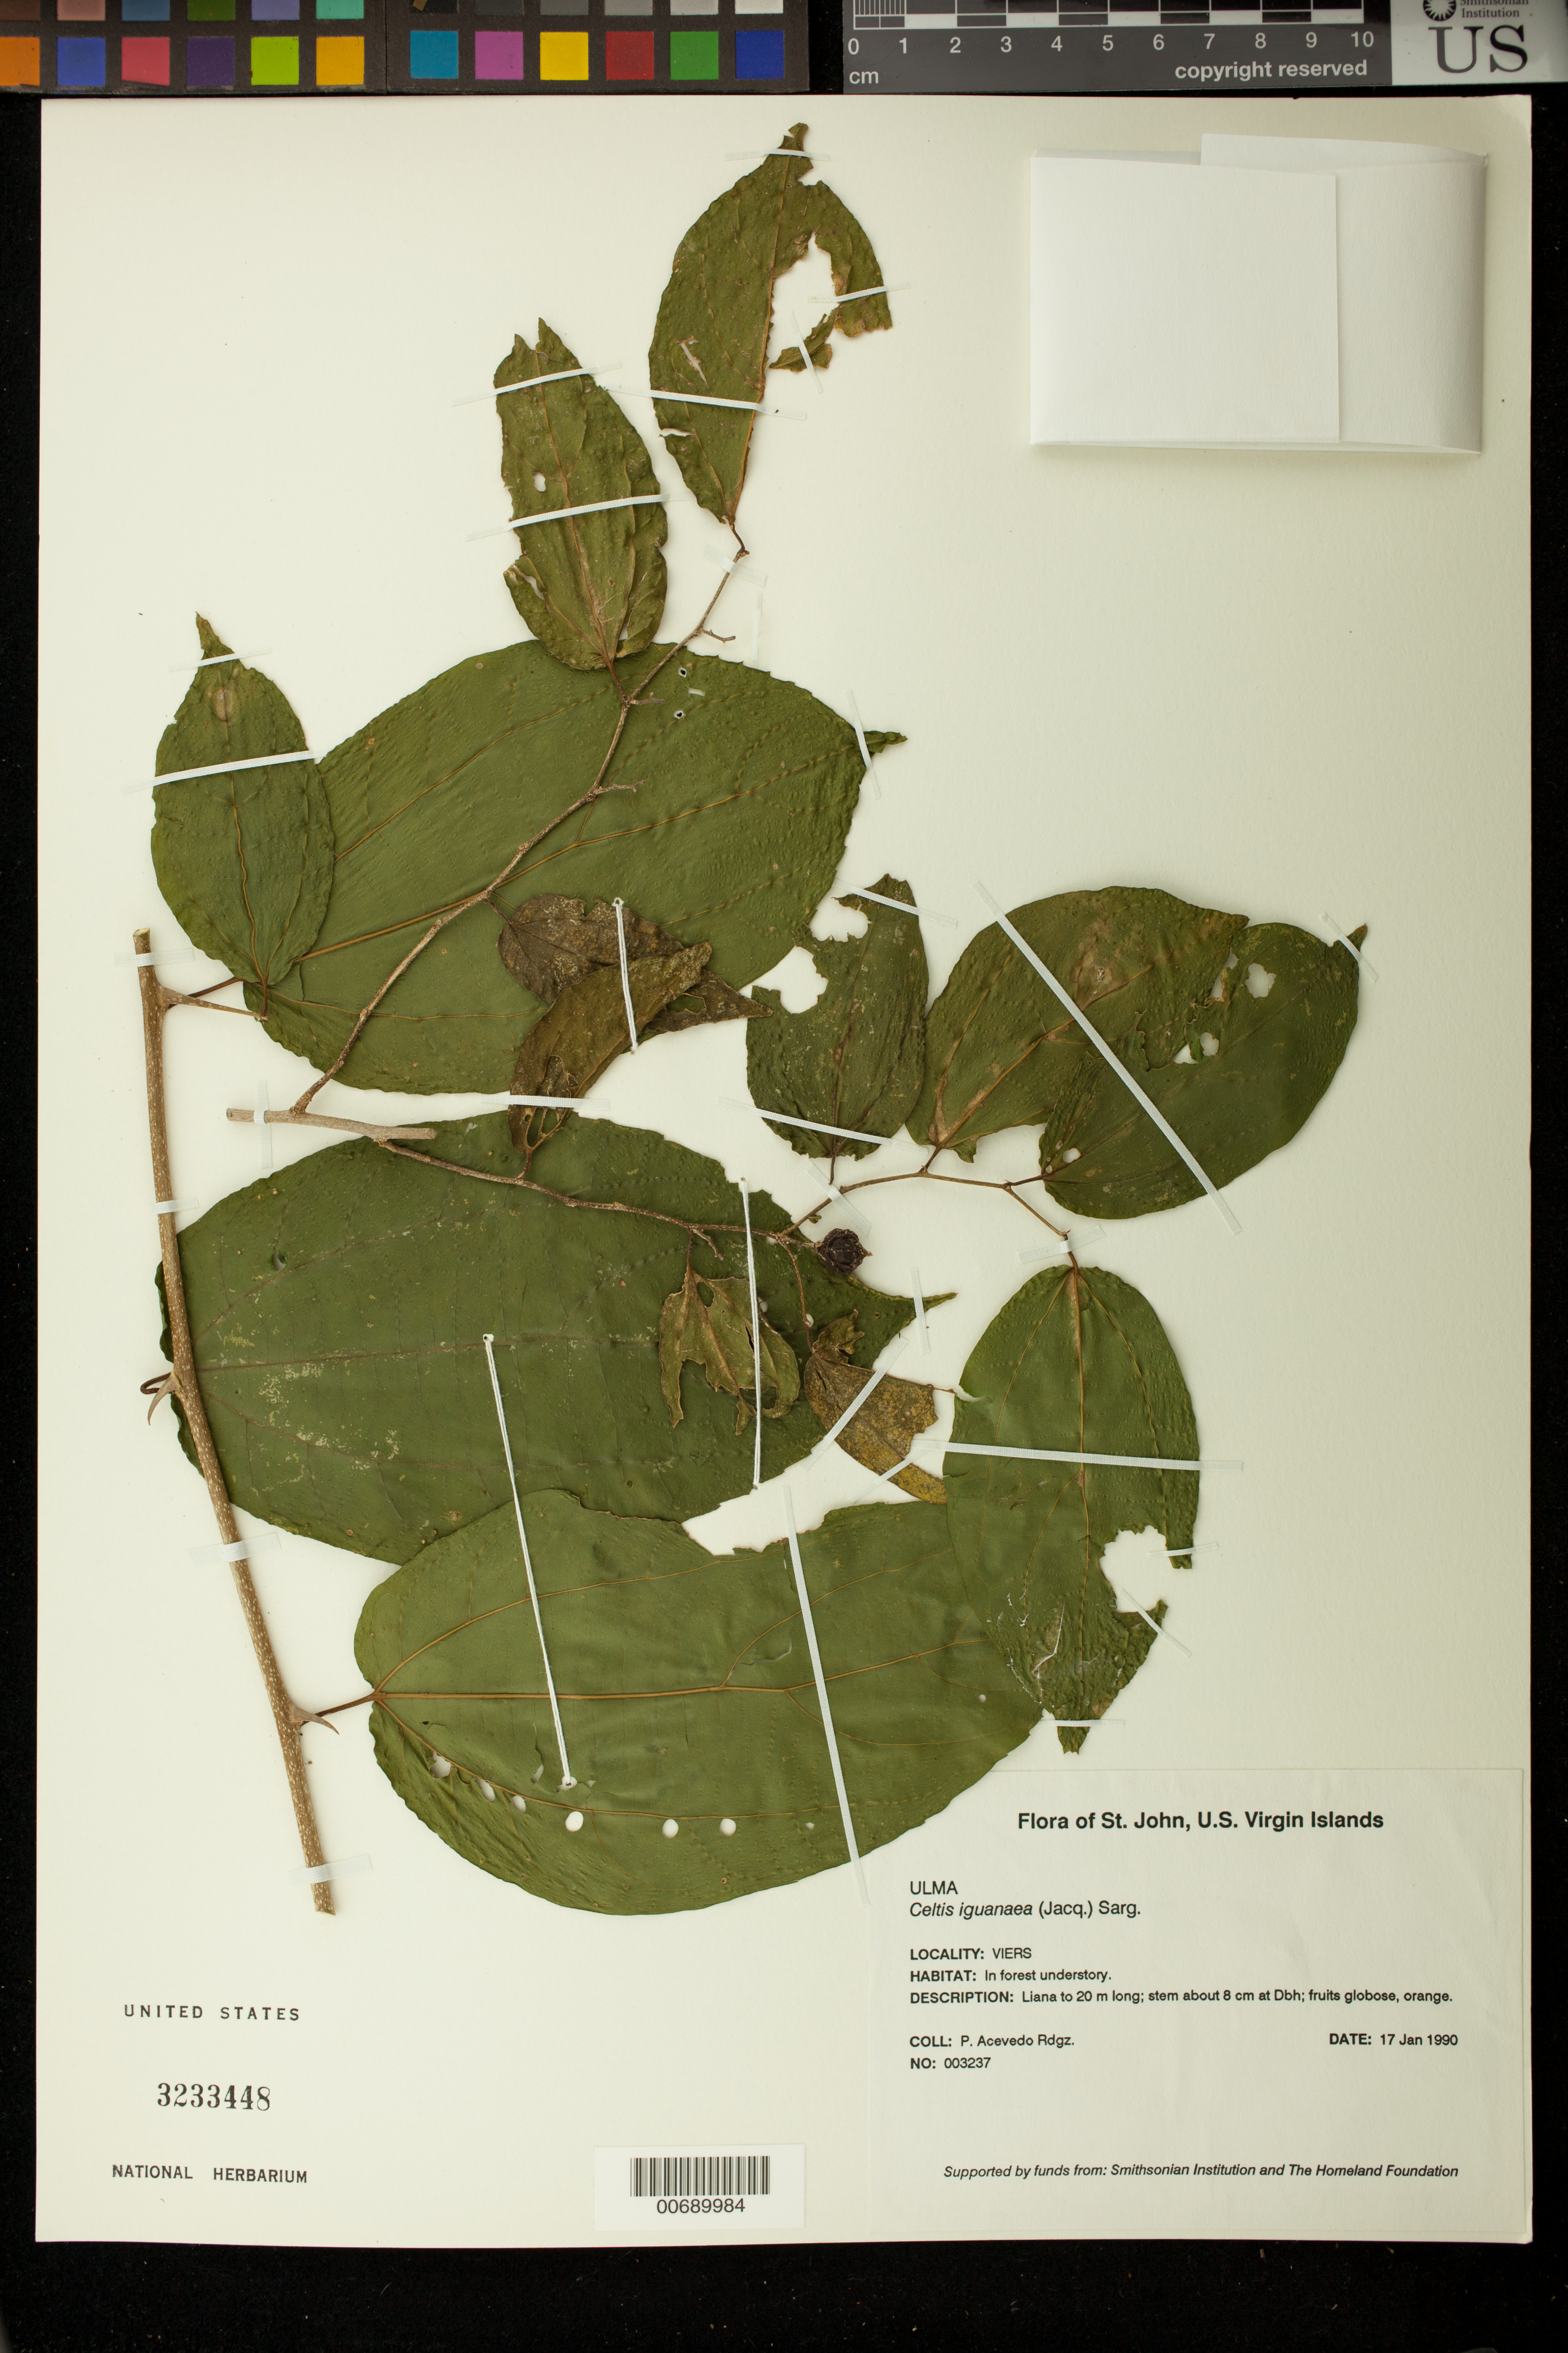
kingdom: Plantae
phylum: Tracheophyta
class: Magnoliopsida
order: Rosales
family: Cannabaceae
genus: Celtis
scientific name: Celtis iguanaea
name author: (Jacq.) Sarg.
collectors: P. Acevedo-Rodr.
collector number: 3237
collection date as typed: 17 Jan 1990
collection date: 1990-01-17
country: U.S. Virgin Islands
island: St. John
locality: VIERS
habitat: In forest understory.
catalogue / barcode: US 3233448